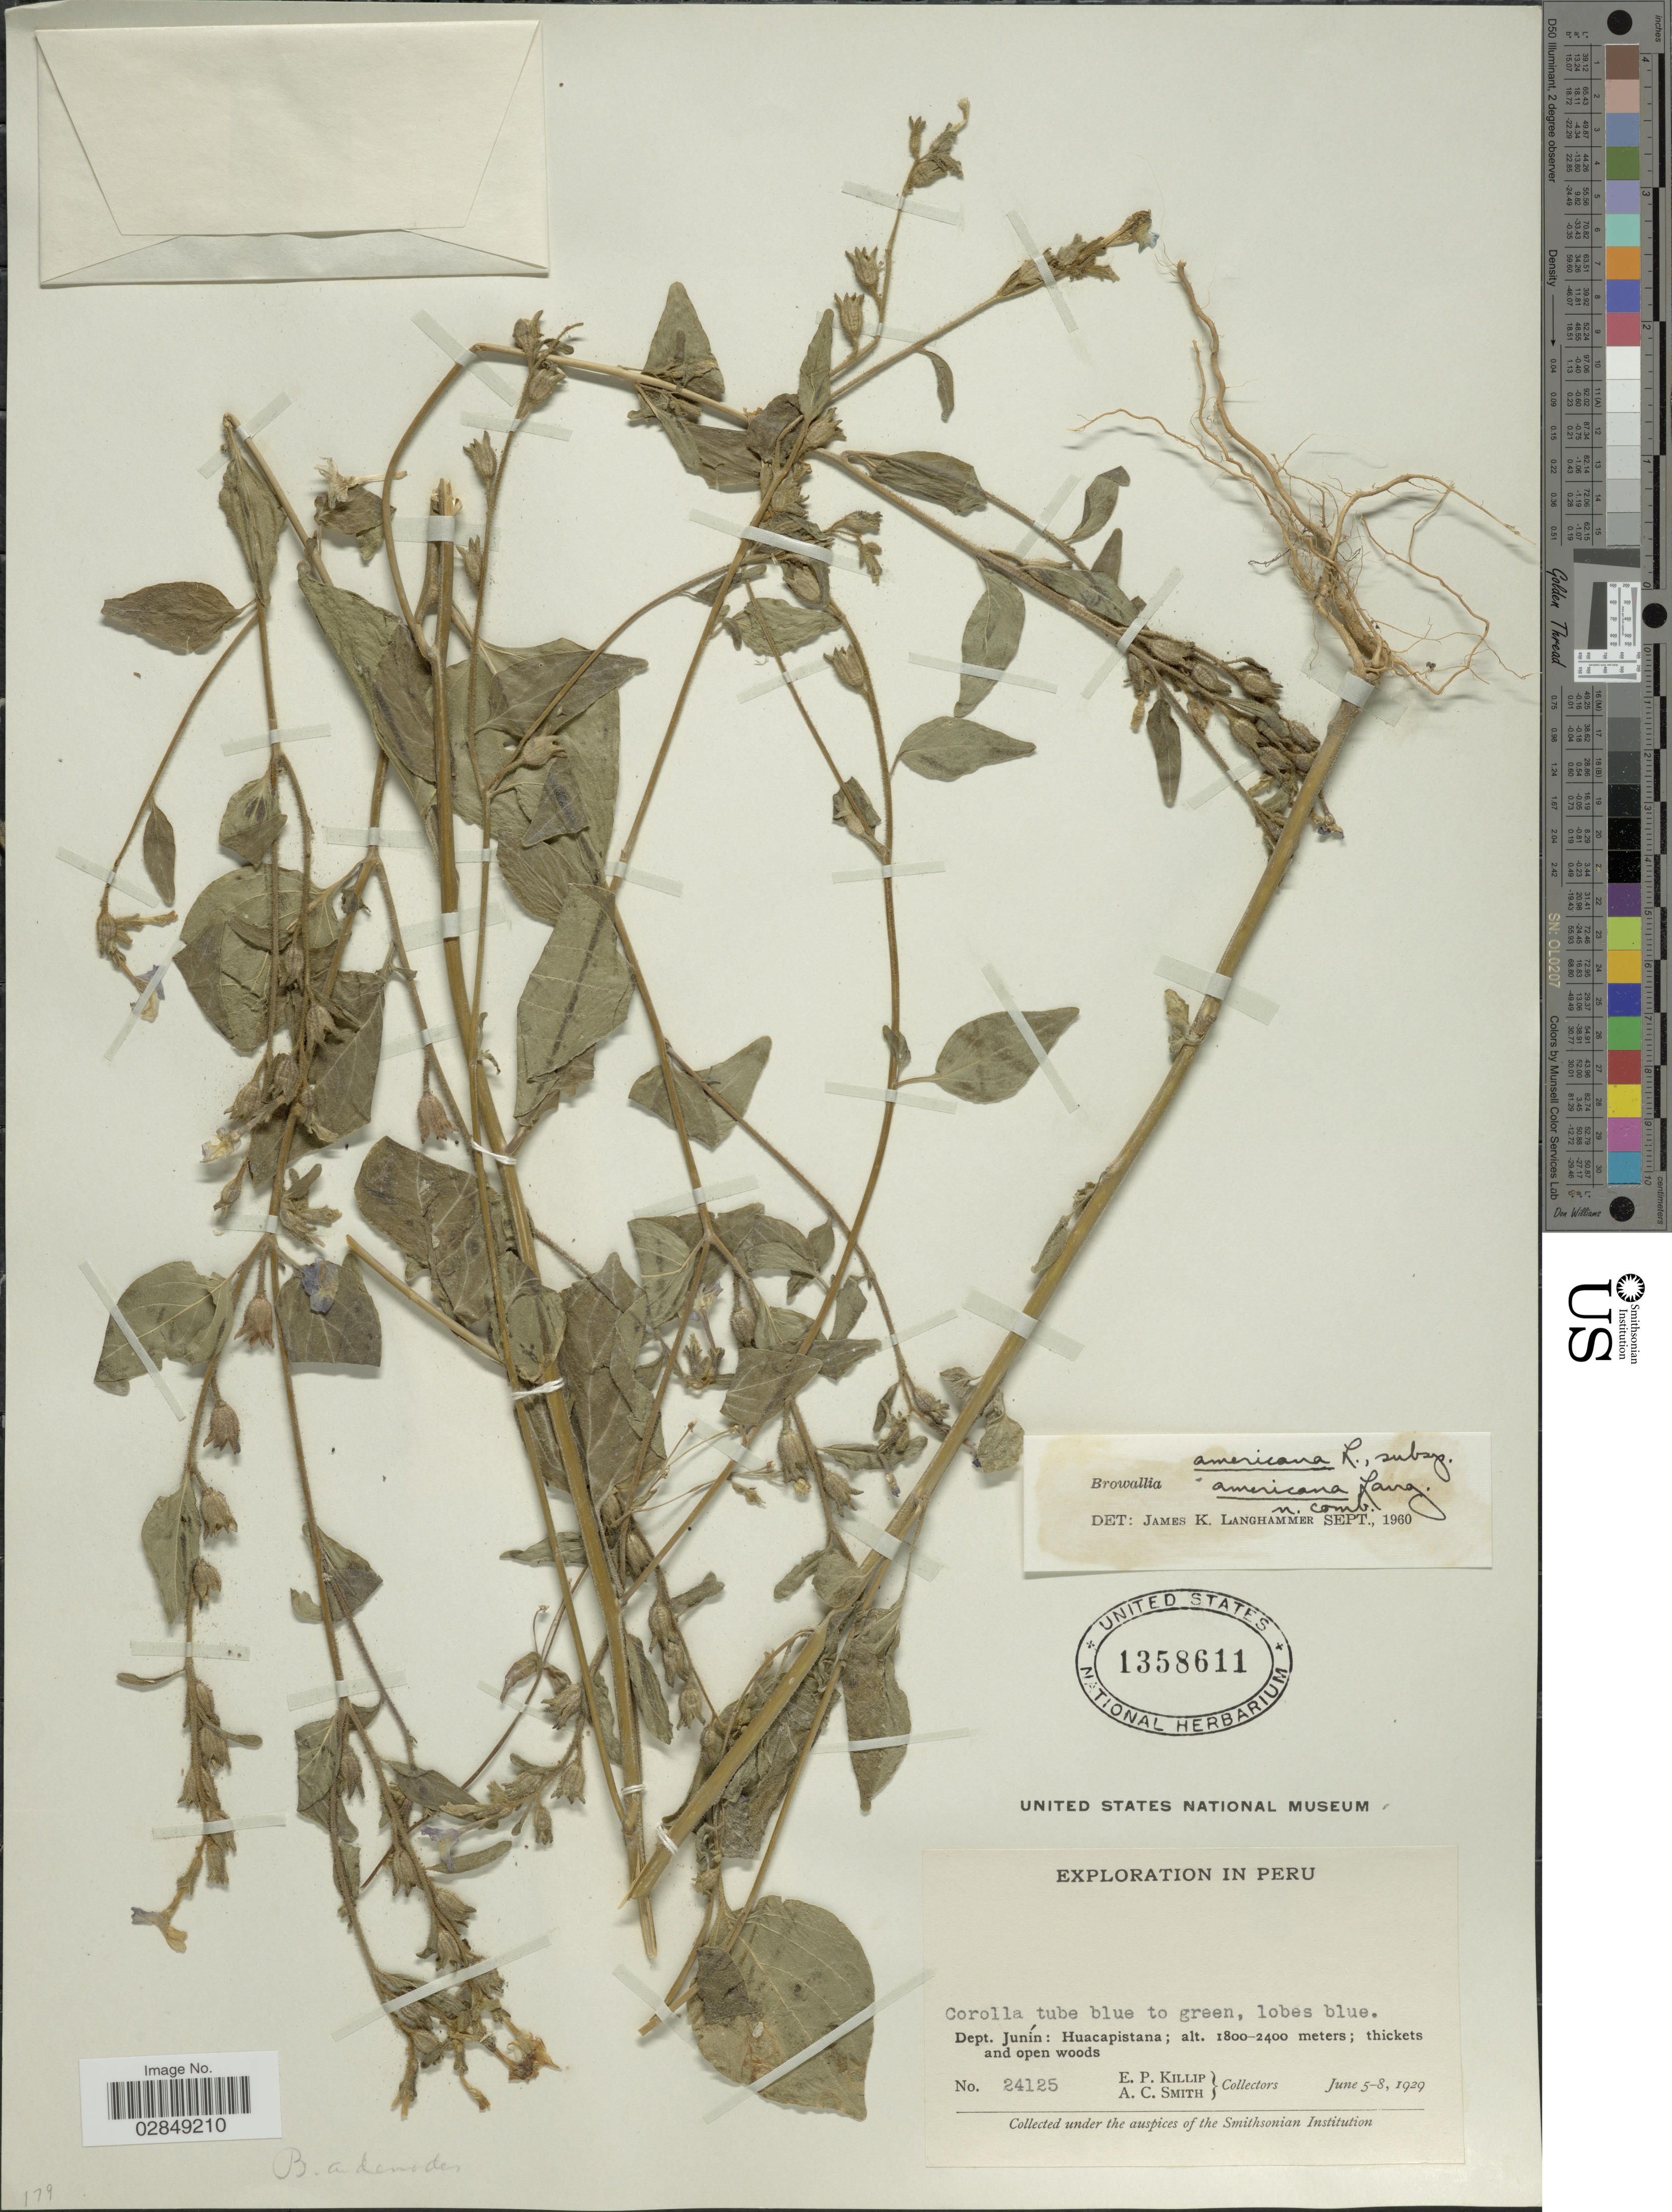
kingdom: Plantae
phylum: Tracheophyta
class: Magnoliopsida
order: Solanales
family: Solanaceae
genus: Browallia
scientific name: Browallia americana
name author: L.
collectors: E. P. Killip & A. C. Smith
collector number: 24125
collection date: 1929-06-05/1929-06-08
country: Peru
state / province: Junín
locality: Dept. Junín: Huacapistana.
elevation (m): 1800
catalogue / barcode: US 1358611